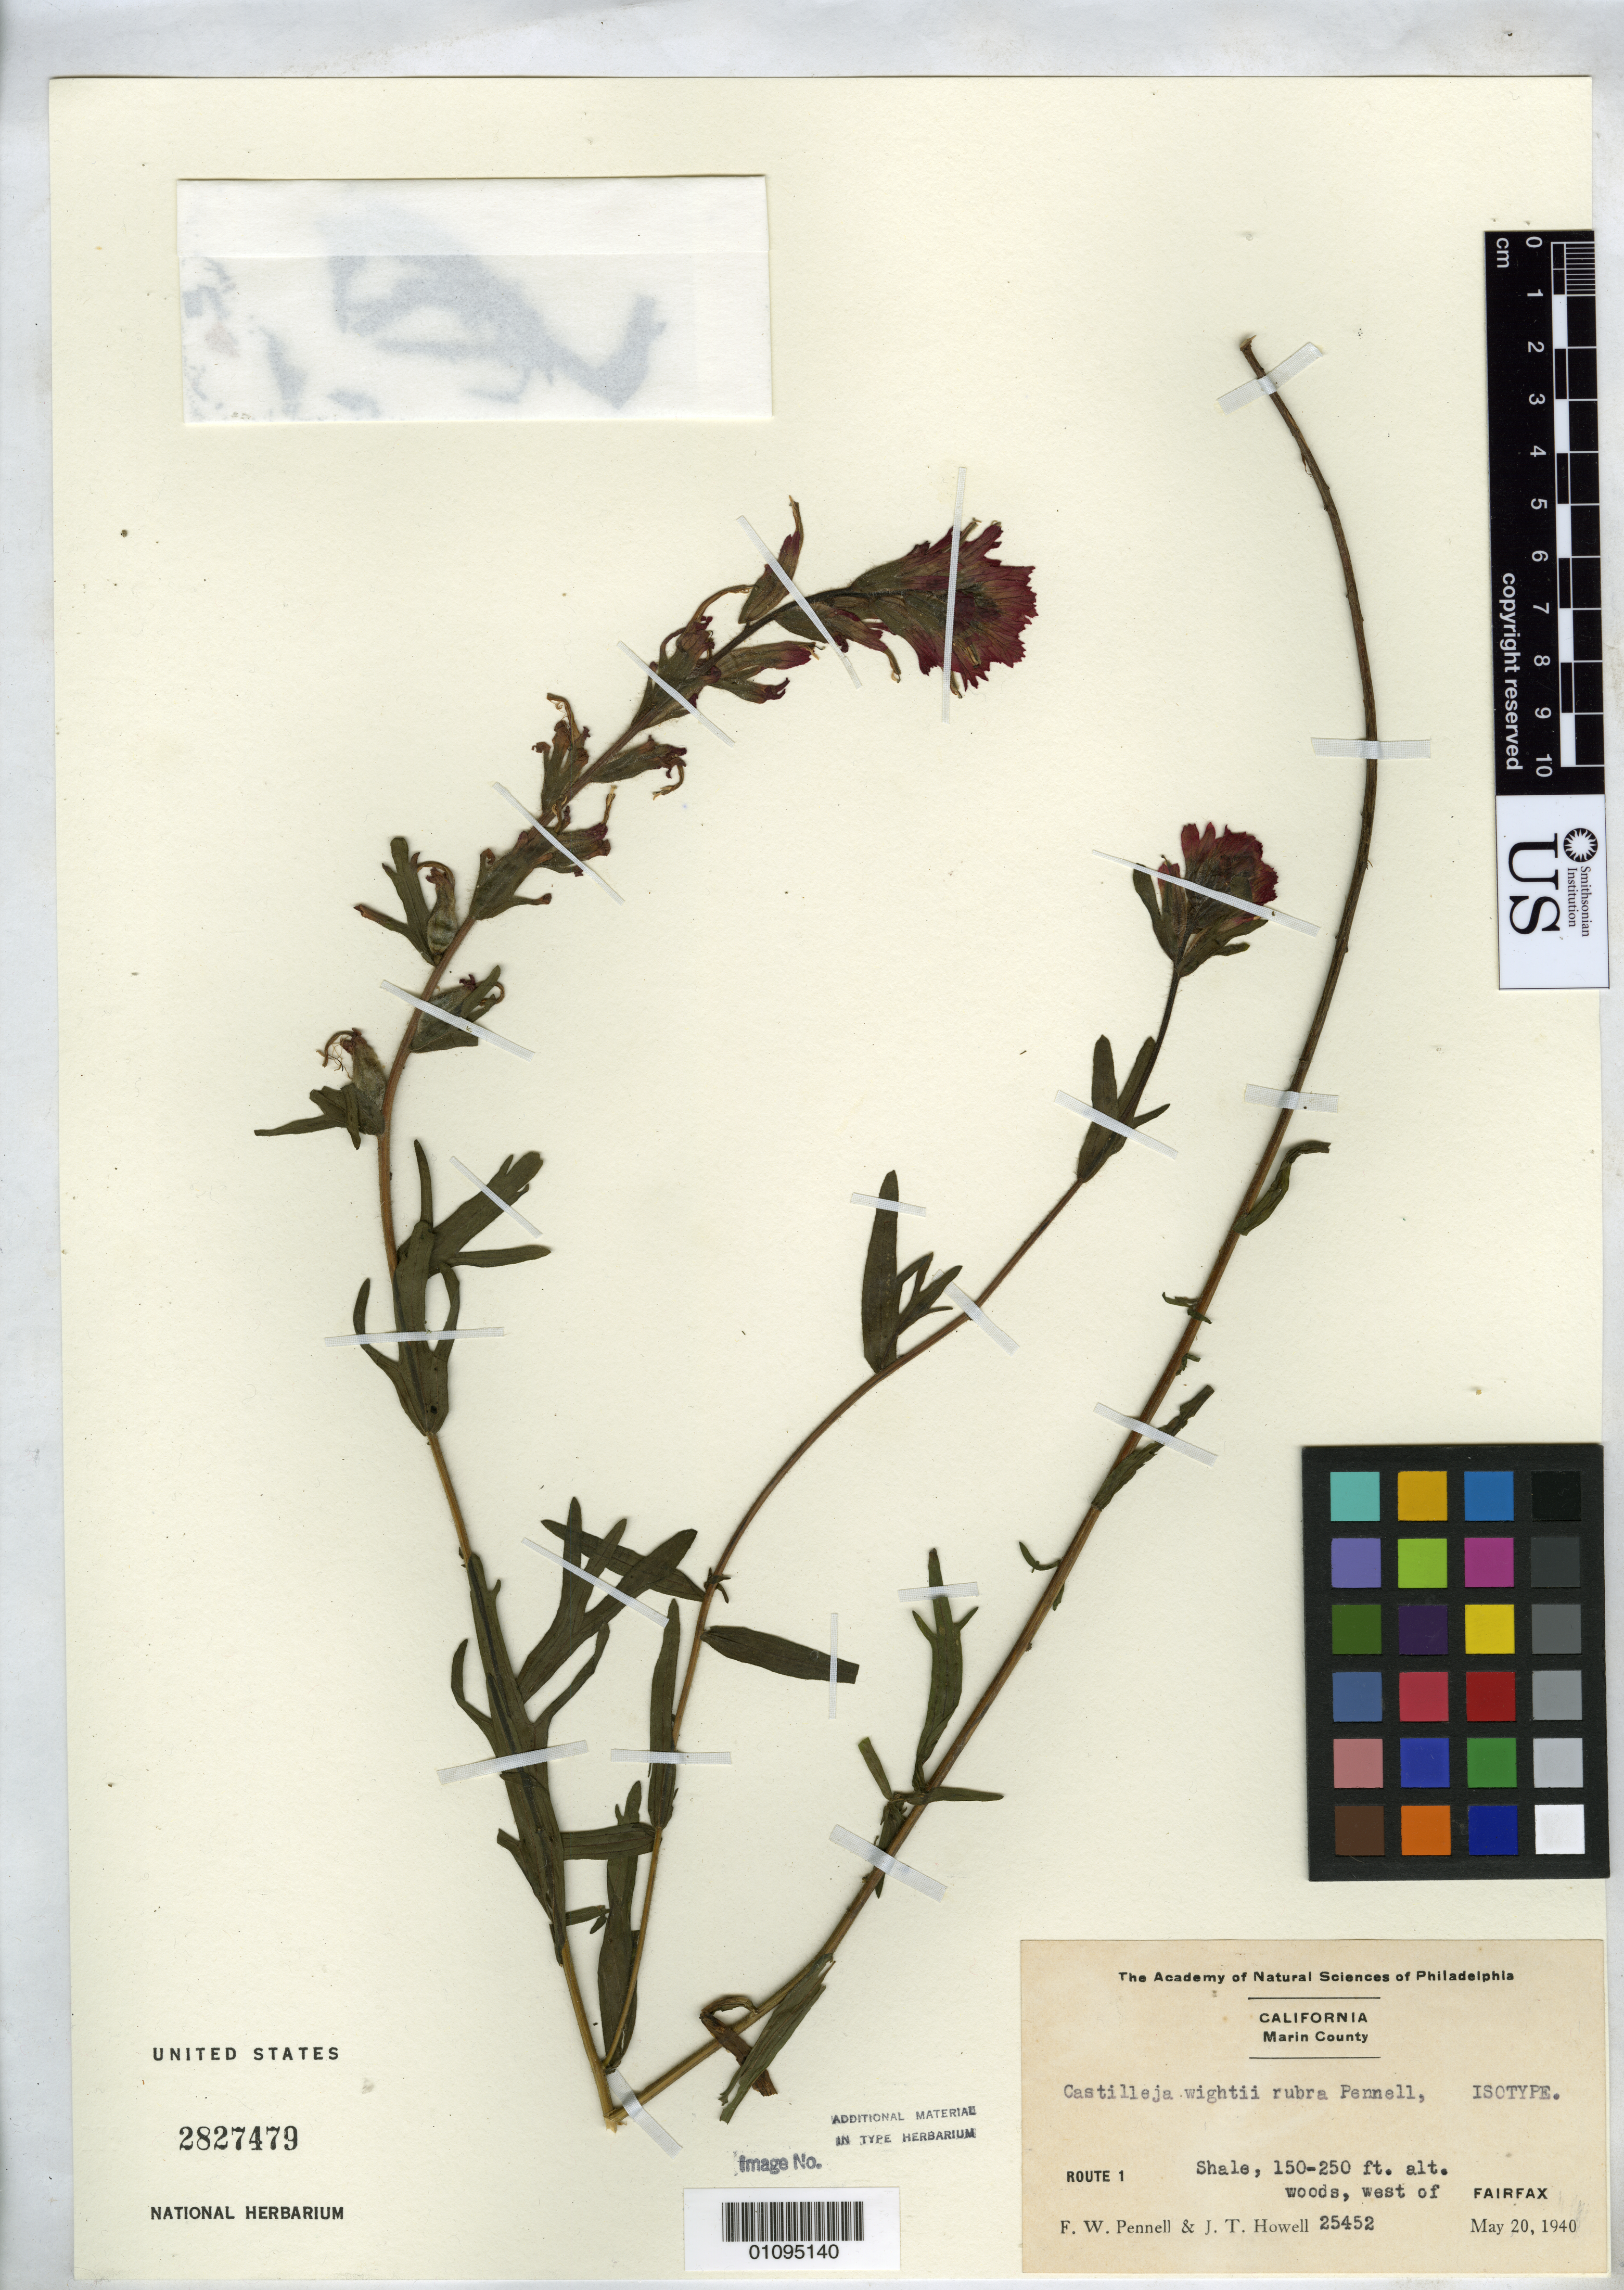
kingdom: Plantae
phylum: Tracheophyta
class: Magnoliopsida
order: Lamiales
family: Orobanchaceae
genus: Castilleja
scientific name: Castilleja wightii subsp. rubra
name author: Pennell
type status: Isotype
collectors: F. W. Pennell & J. T. Howell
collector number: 25452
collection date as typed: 20 May 1940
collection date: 1940-05-20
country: United States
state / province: California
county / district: Marin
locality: Route 1, west of Fairfax.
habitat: Woods.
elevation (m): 46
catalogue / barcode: US 2827479